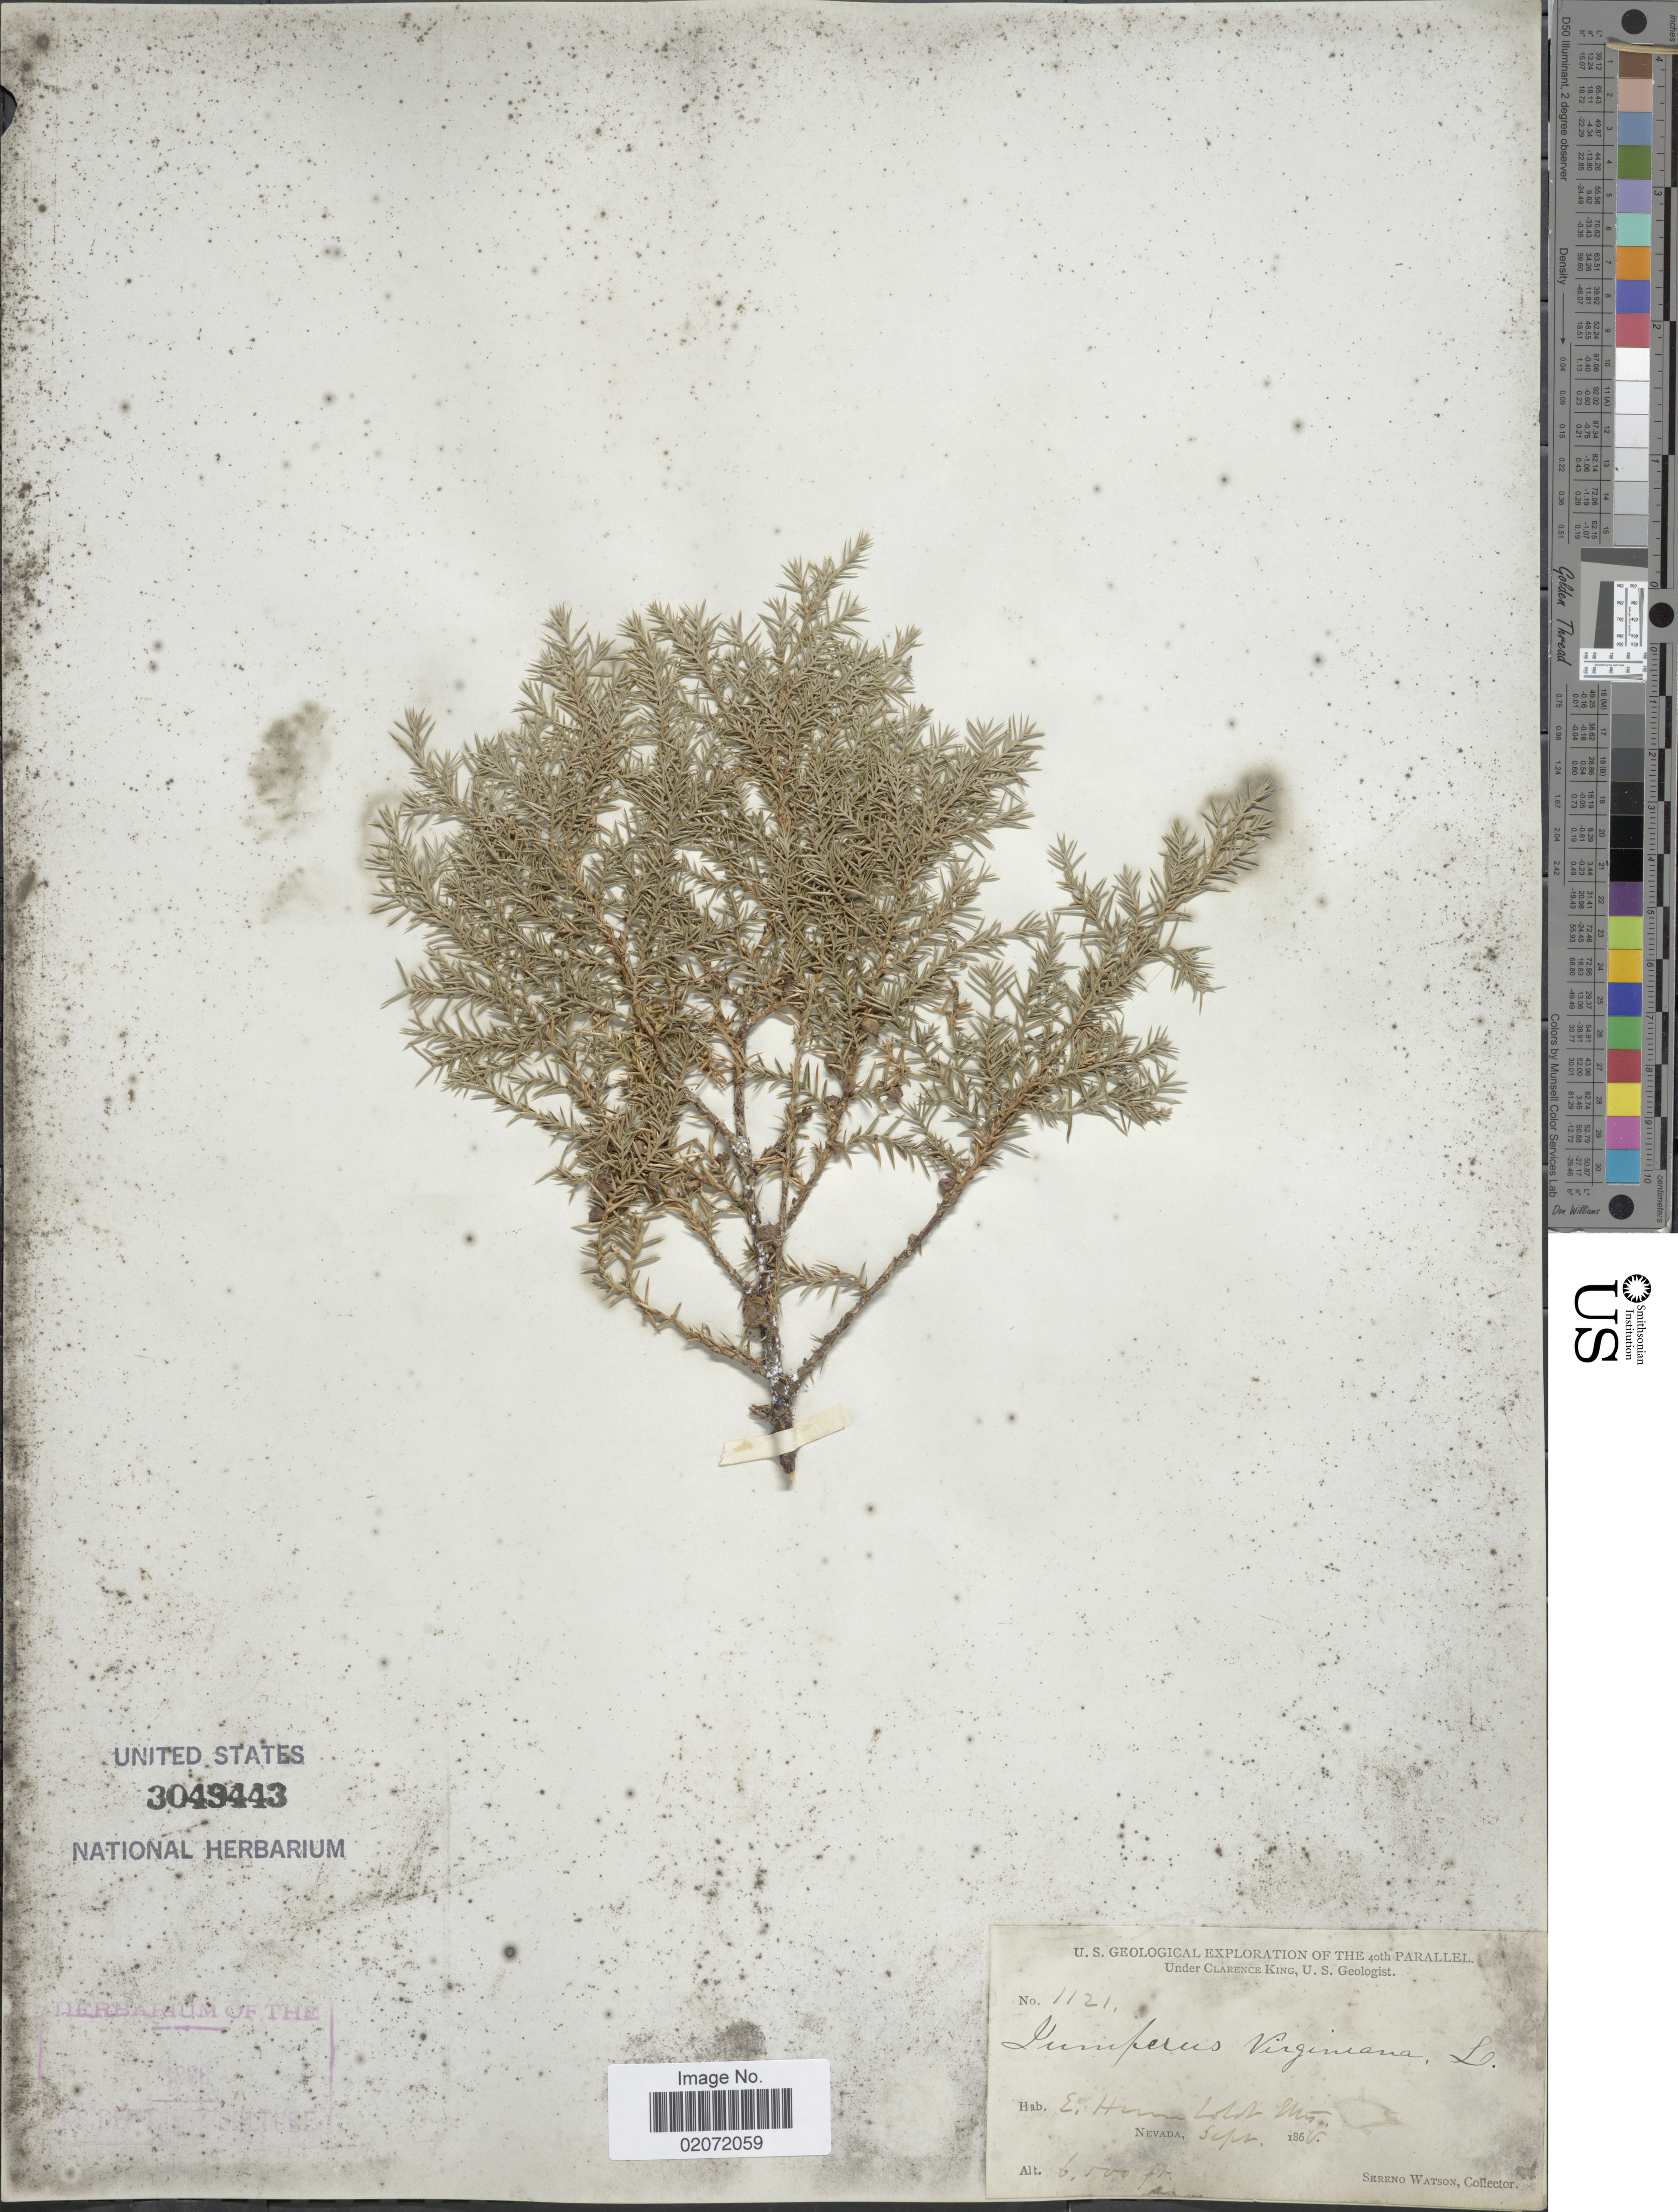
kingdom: Plantae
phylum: Tracheophyta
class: Pinopsida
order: Pinales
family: Cupressaceae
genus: Juniperus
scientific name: Juniperus virginiana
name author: L.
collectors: S. Watson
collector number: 1121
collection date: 1866-09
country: United States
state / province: Nevada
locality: E. Humboldt Mts.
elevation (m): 1981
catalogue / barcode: US 3049443